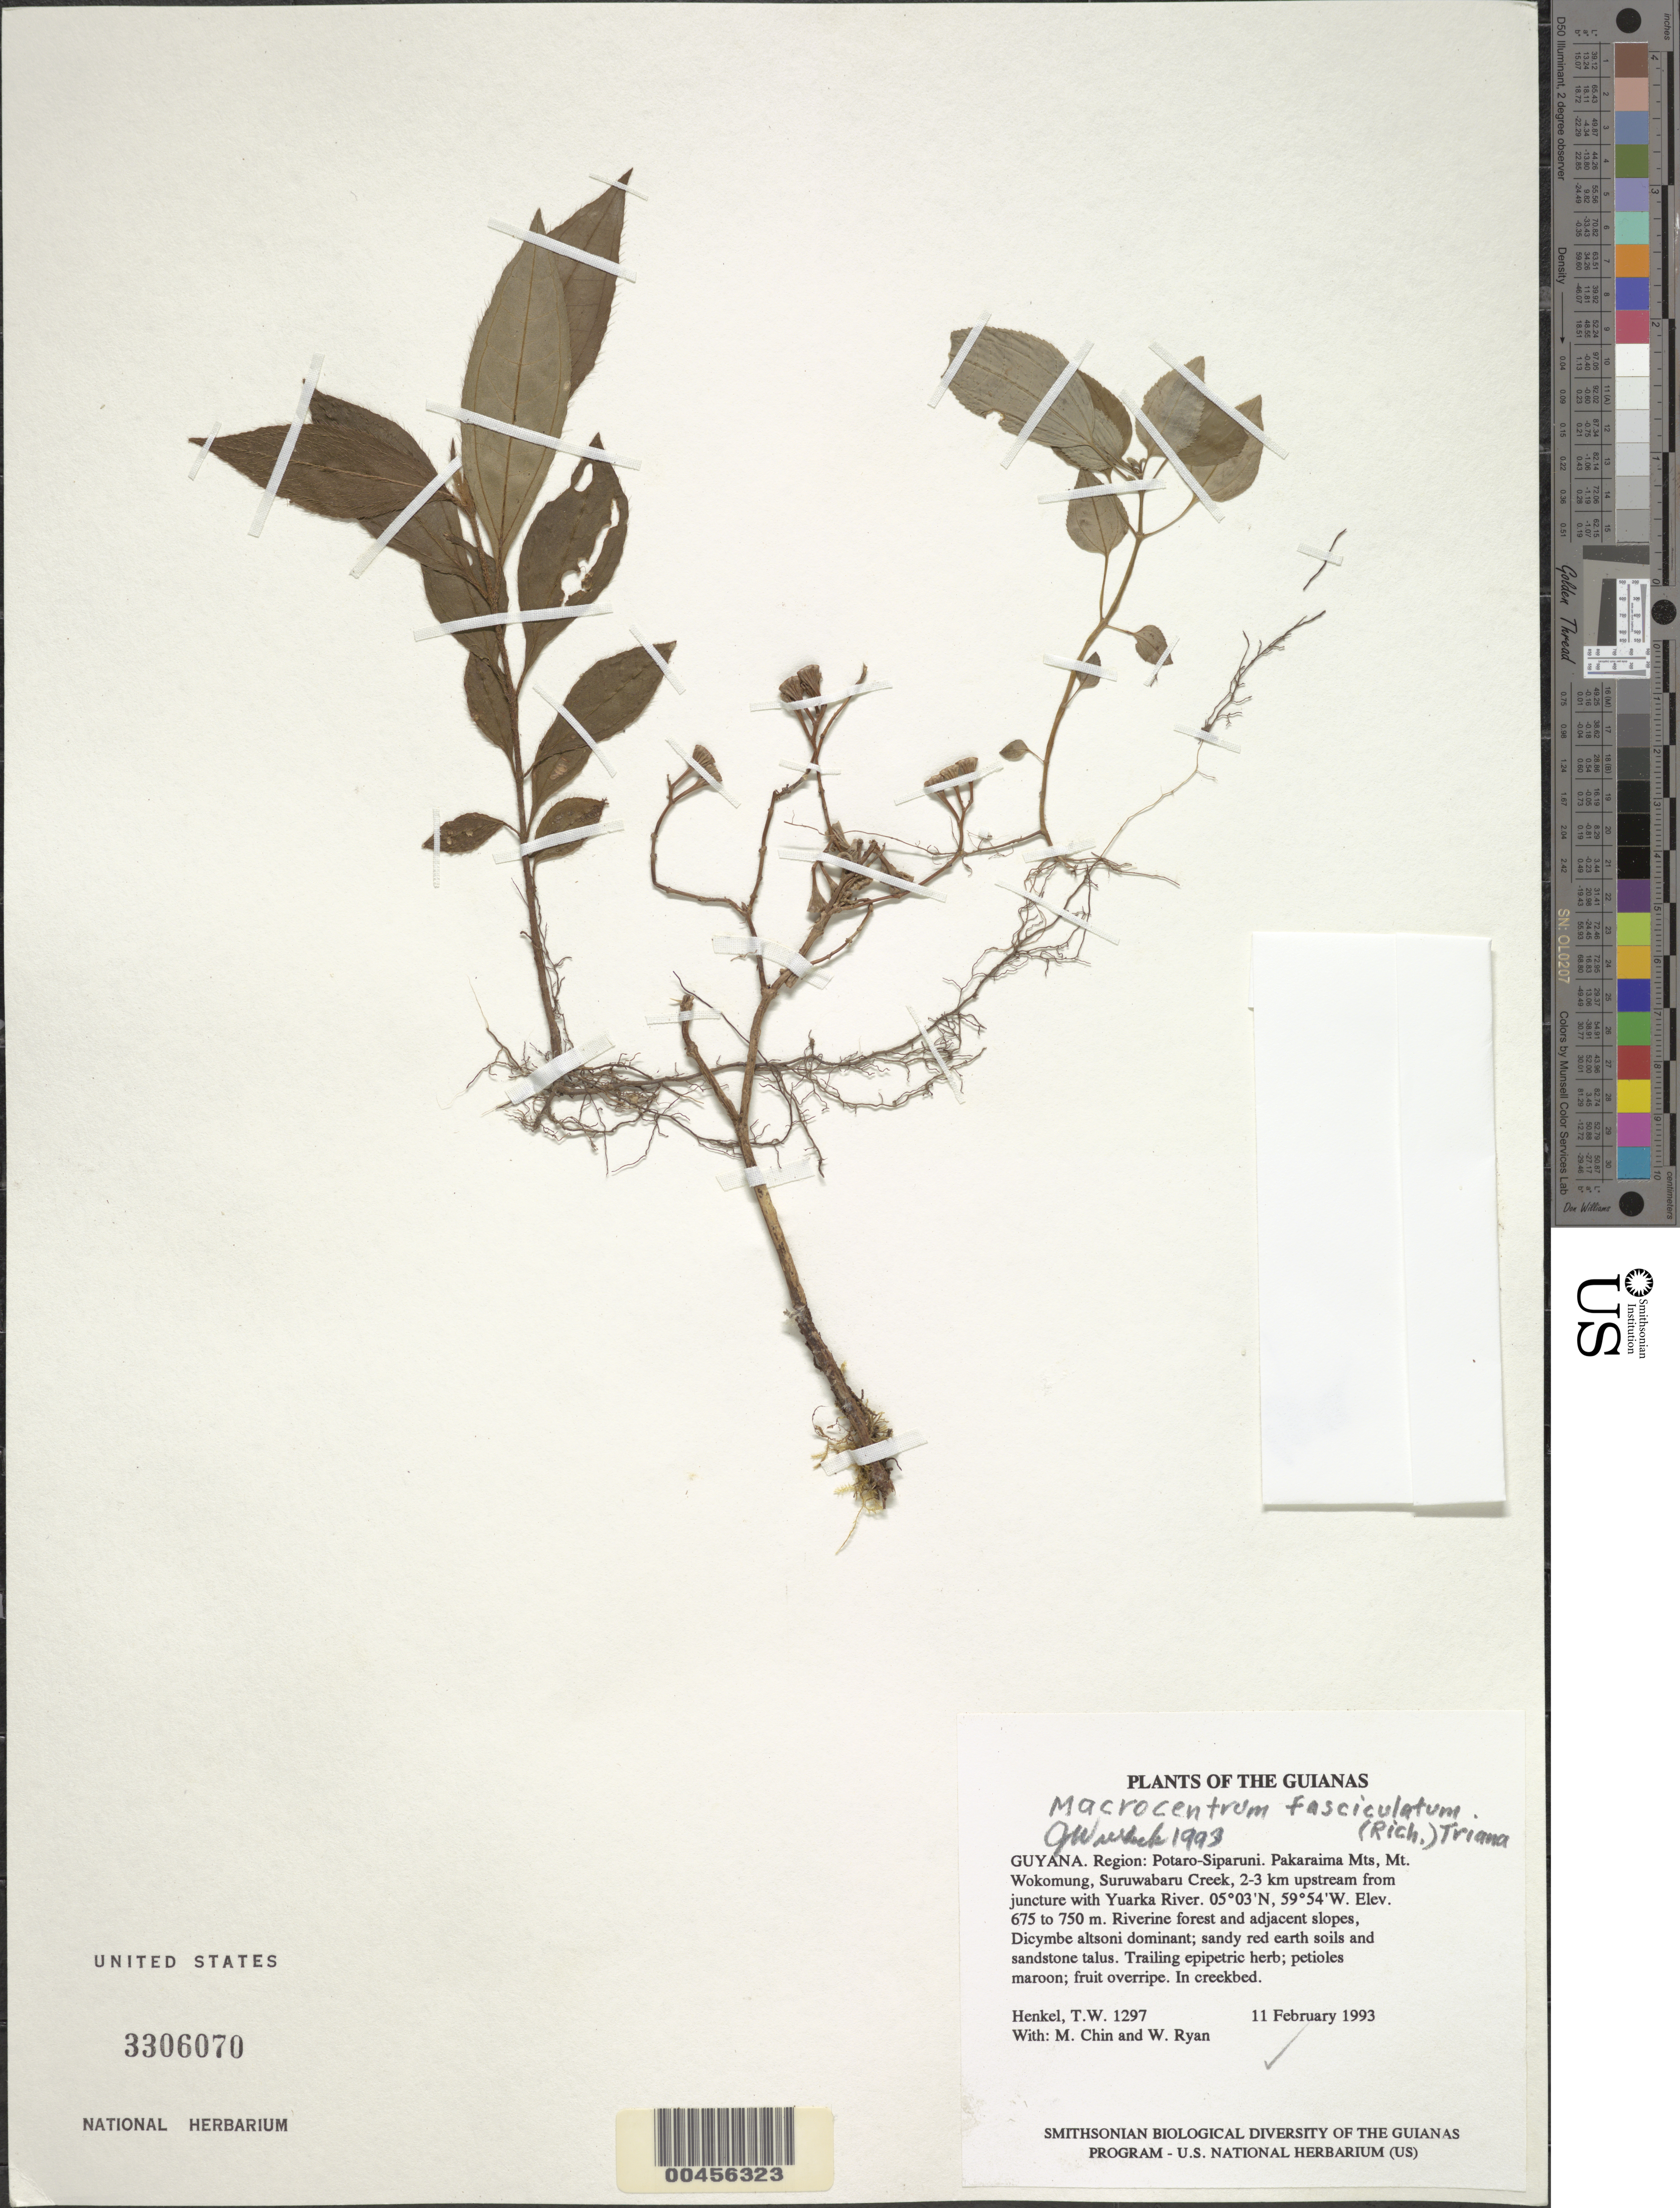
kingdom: Plantae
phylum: Tracheophyta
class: Magnoliopsida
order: Myrtales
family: Melastomataceae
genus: Macrocentrum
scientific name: Macrocentrum fasciculatum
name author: (Rich. ex DC.) Triana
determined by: Wurdack, John J., (US), US (UNITED STATES)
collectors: T. Henkel, M. Chin & W. Ryan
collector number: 1297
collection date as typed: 11 February 1993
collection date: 1993-02-11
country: Guyana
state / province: Potaro-Siparuni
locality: Pakaraima Mts, Mt. Wokomung, Suruwabaru Creek, 2-3 km upstream from juncture with Yuarka R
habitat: Riverine forest and adjacent slopes, Dicymbe altsoni dominant; sandy red earth soils and sandstone talus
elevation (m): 675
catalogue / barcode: US 3306070